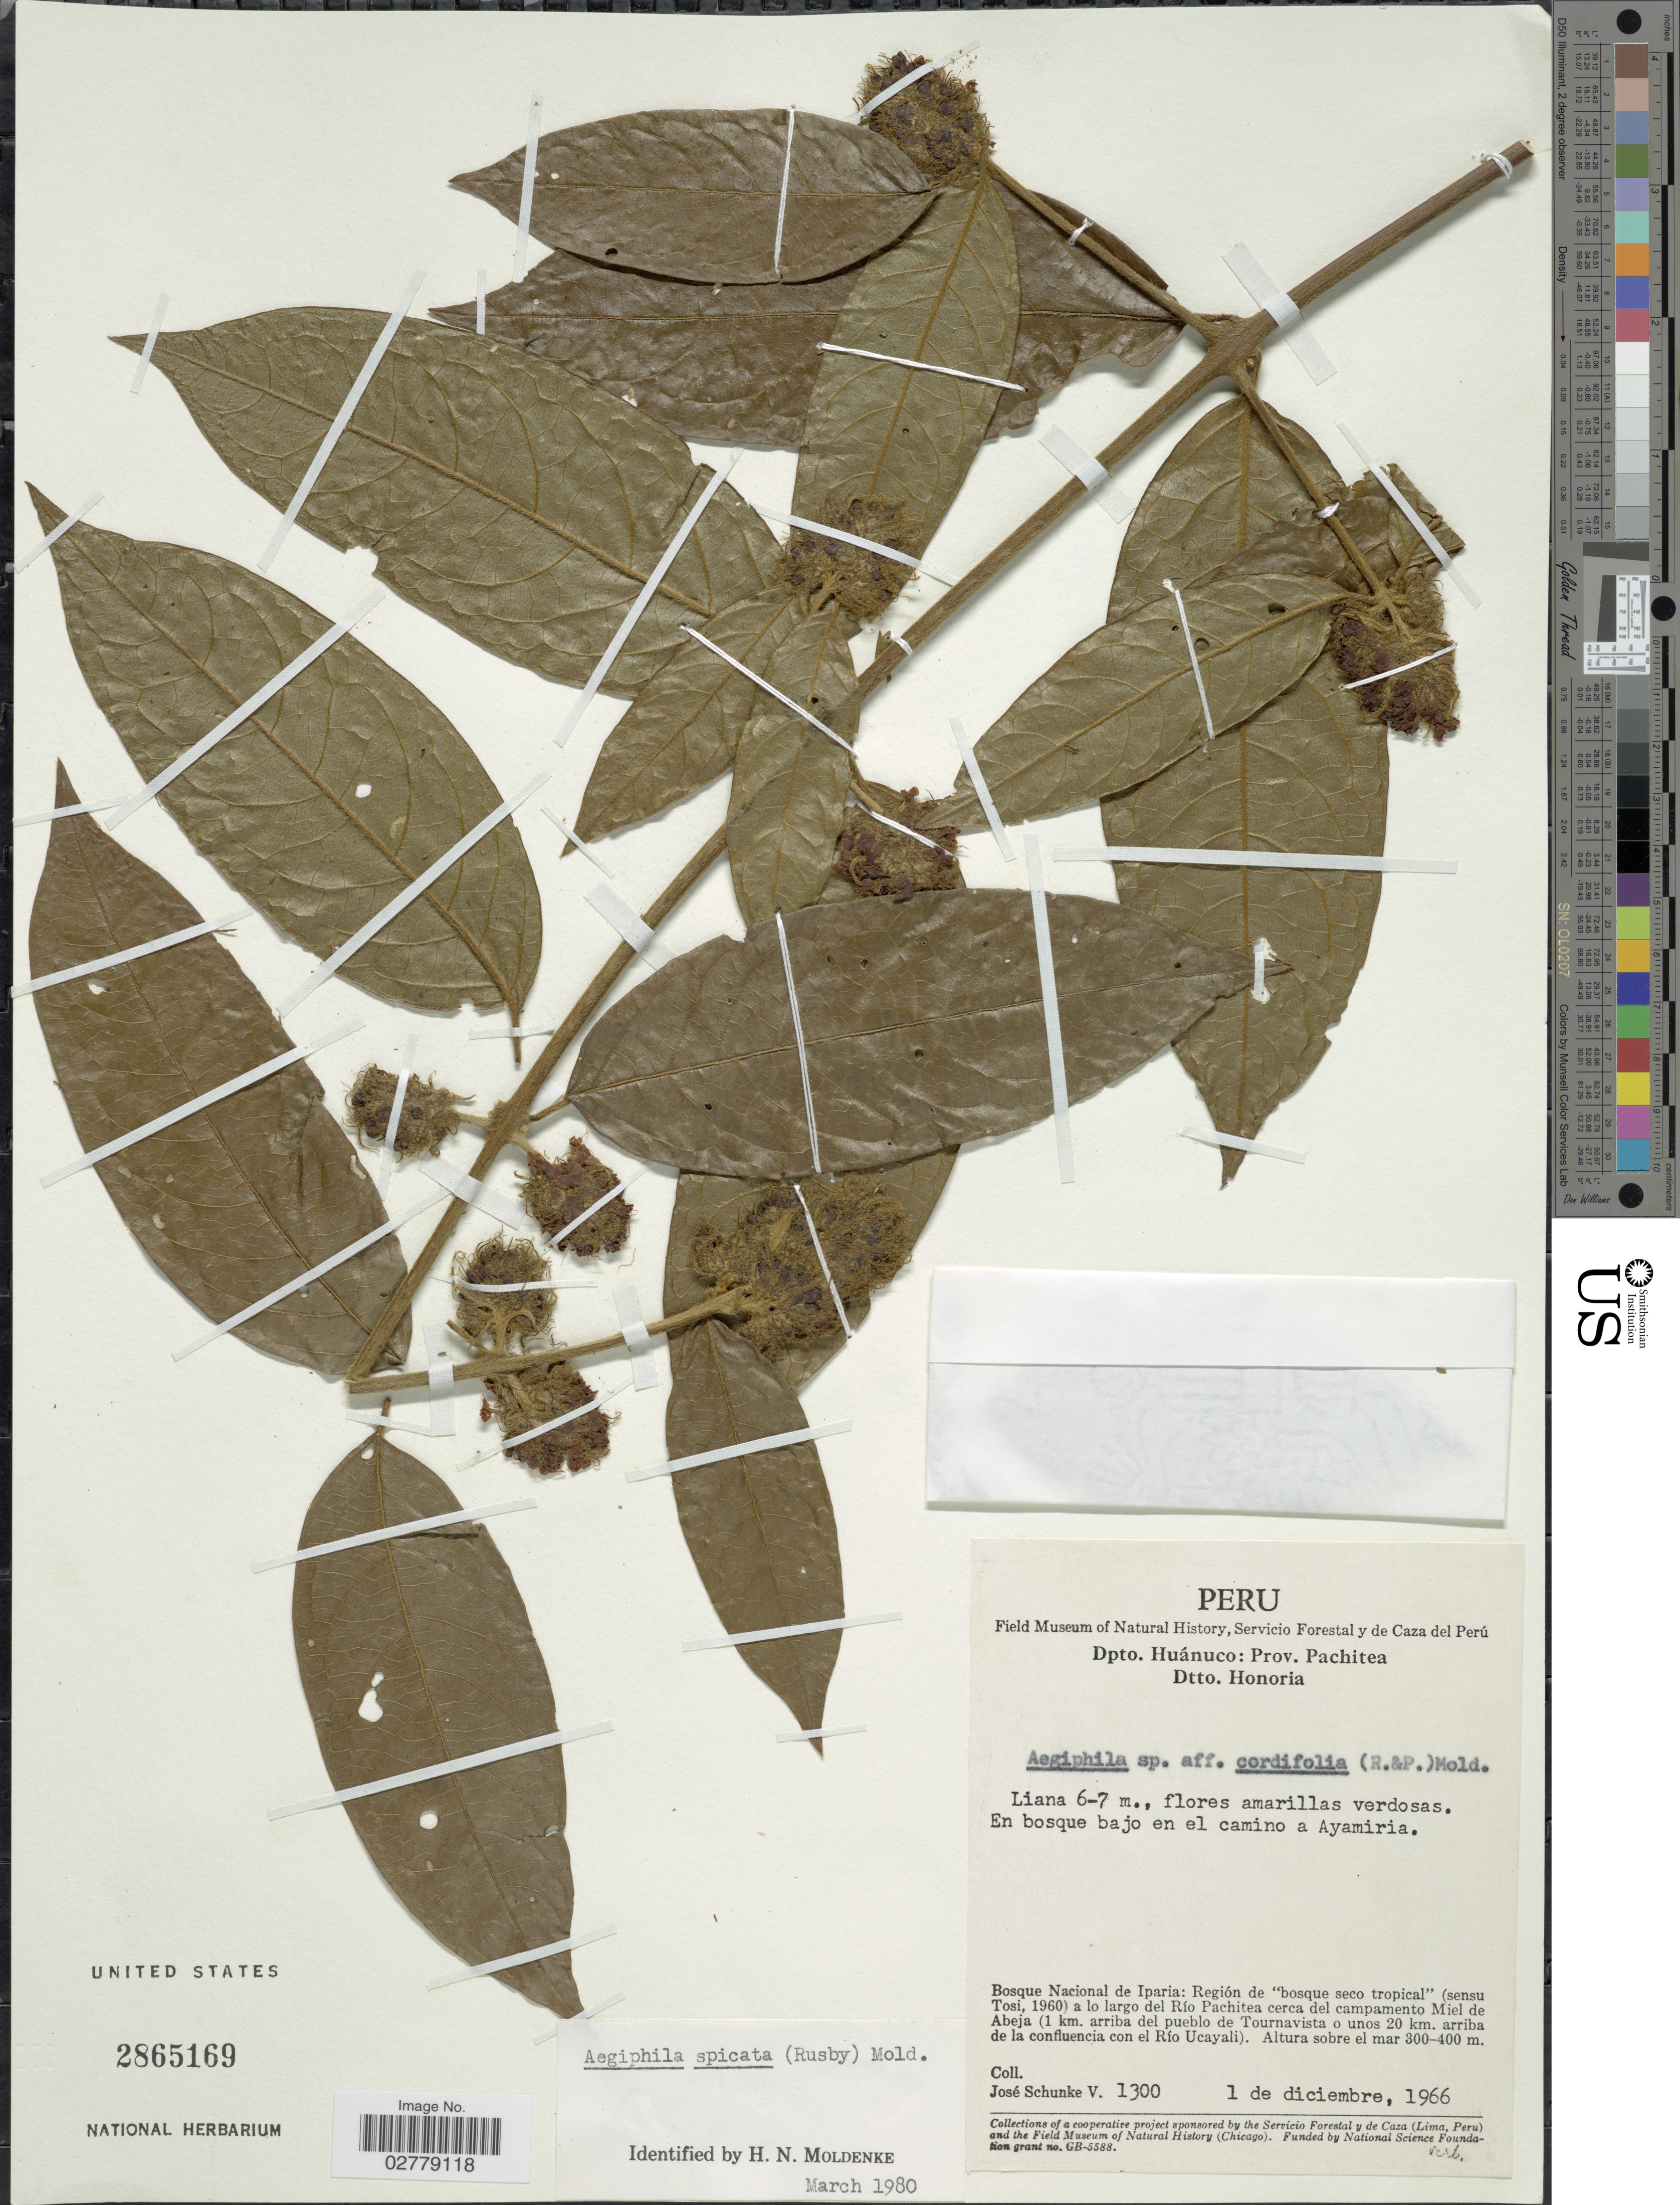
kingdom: Plantae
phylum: Tracheophyta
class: Magnoliopsida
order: Lamiales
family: Lamiaceae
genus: Aegiphila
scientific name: Aegiphila spicata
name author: (Rusby) Moldenke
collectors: J. Schunke Vigo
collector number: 1300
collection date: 1966-12-01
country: Peru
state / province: Huánuco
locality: Dpto. Huánuco, Prov. Pachitea, Dtto. Honoria, En bosque bajo en el camino a Ayamiria, Bosque Nacional de Iparia, Región de "bosque seco tropical" (sensu Tosi, 1960) a lo largo del Río Pachitea cerca del campamento Miel de Abeja (1 km. arriba del pueblo de Tournavista o unos 20 km. arriba de la confluencia con el Río Ucayali).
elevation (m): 300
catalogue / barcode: US 2865169